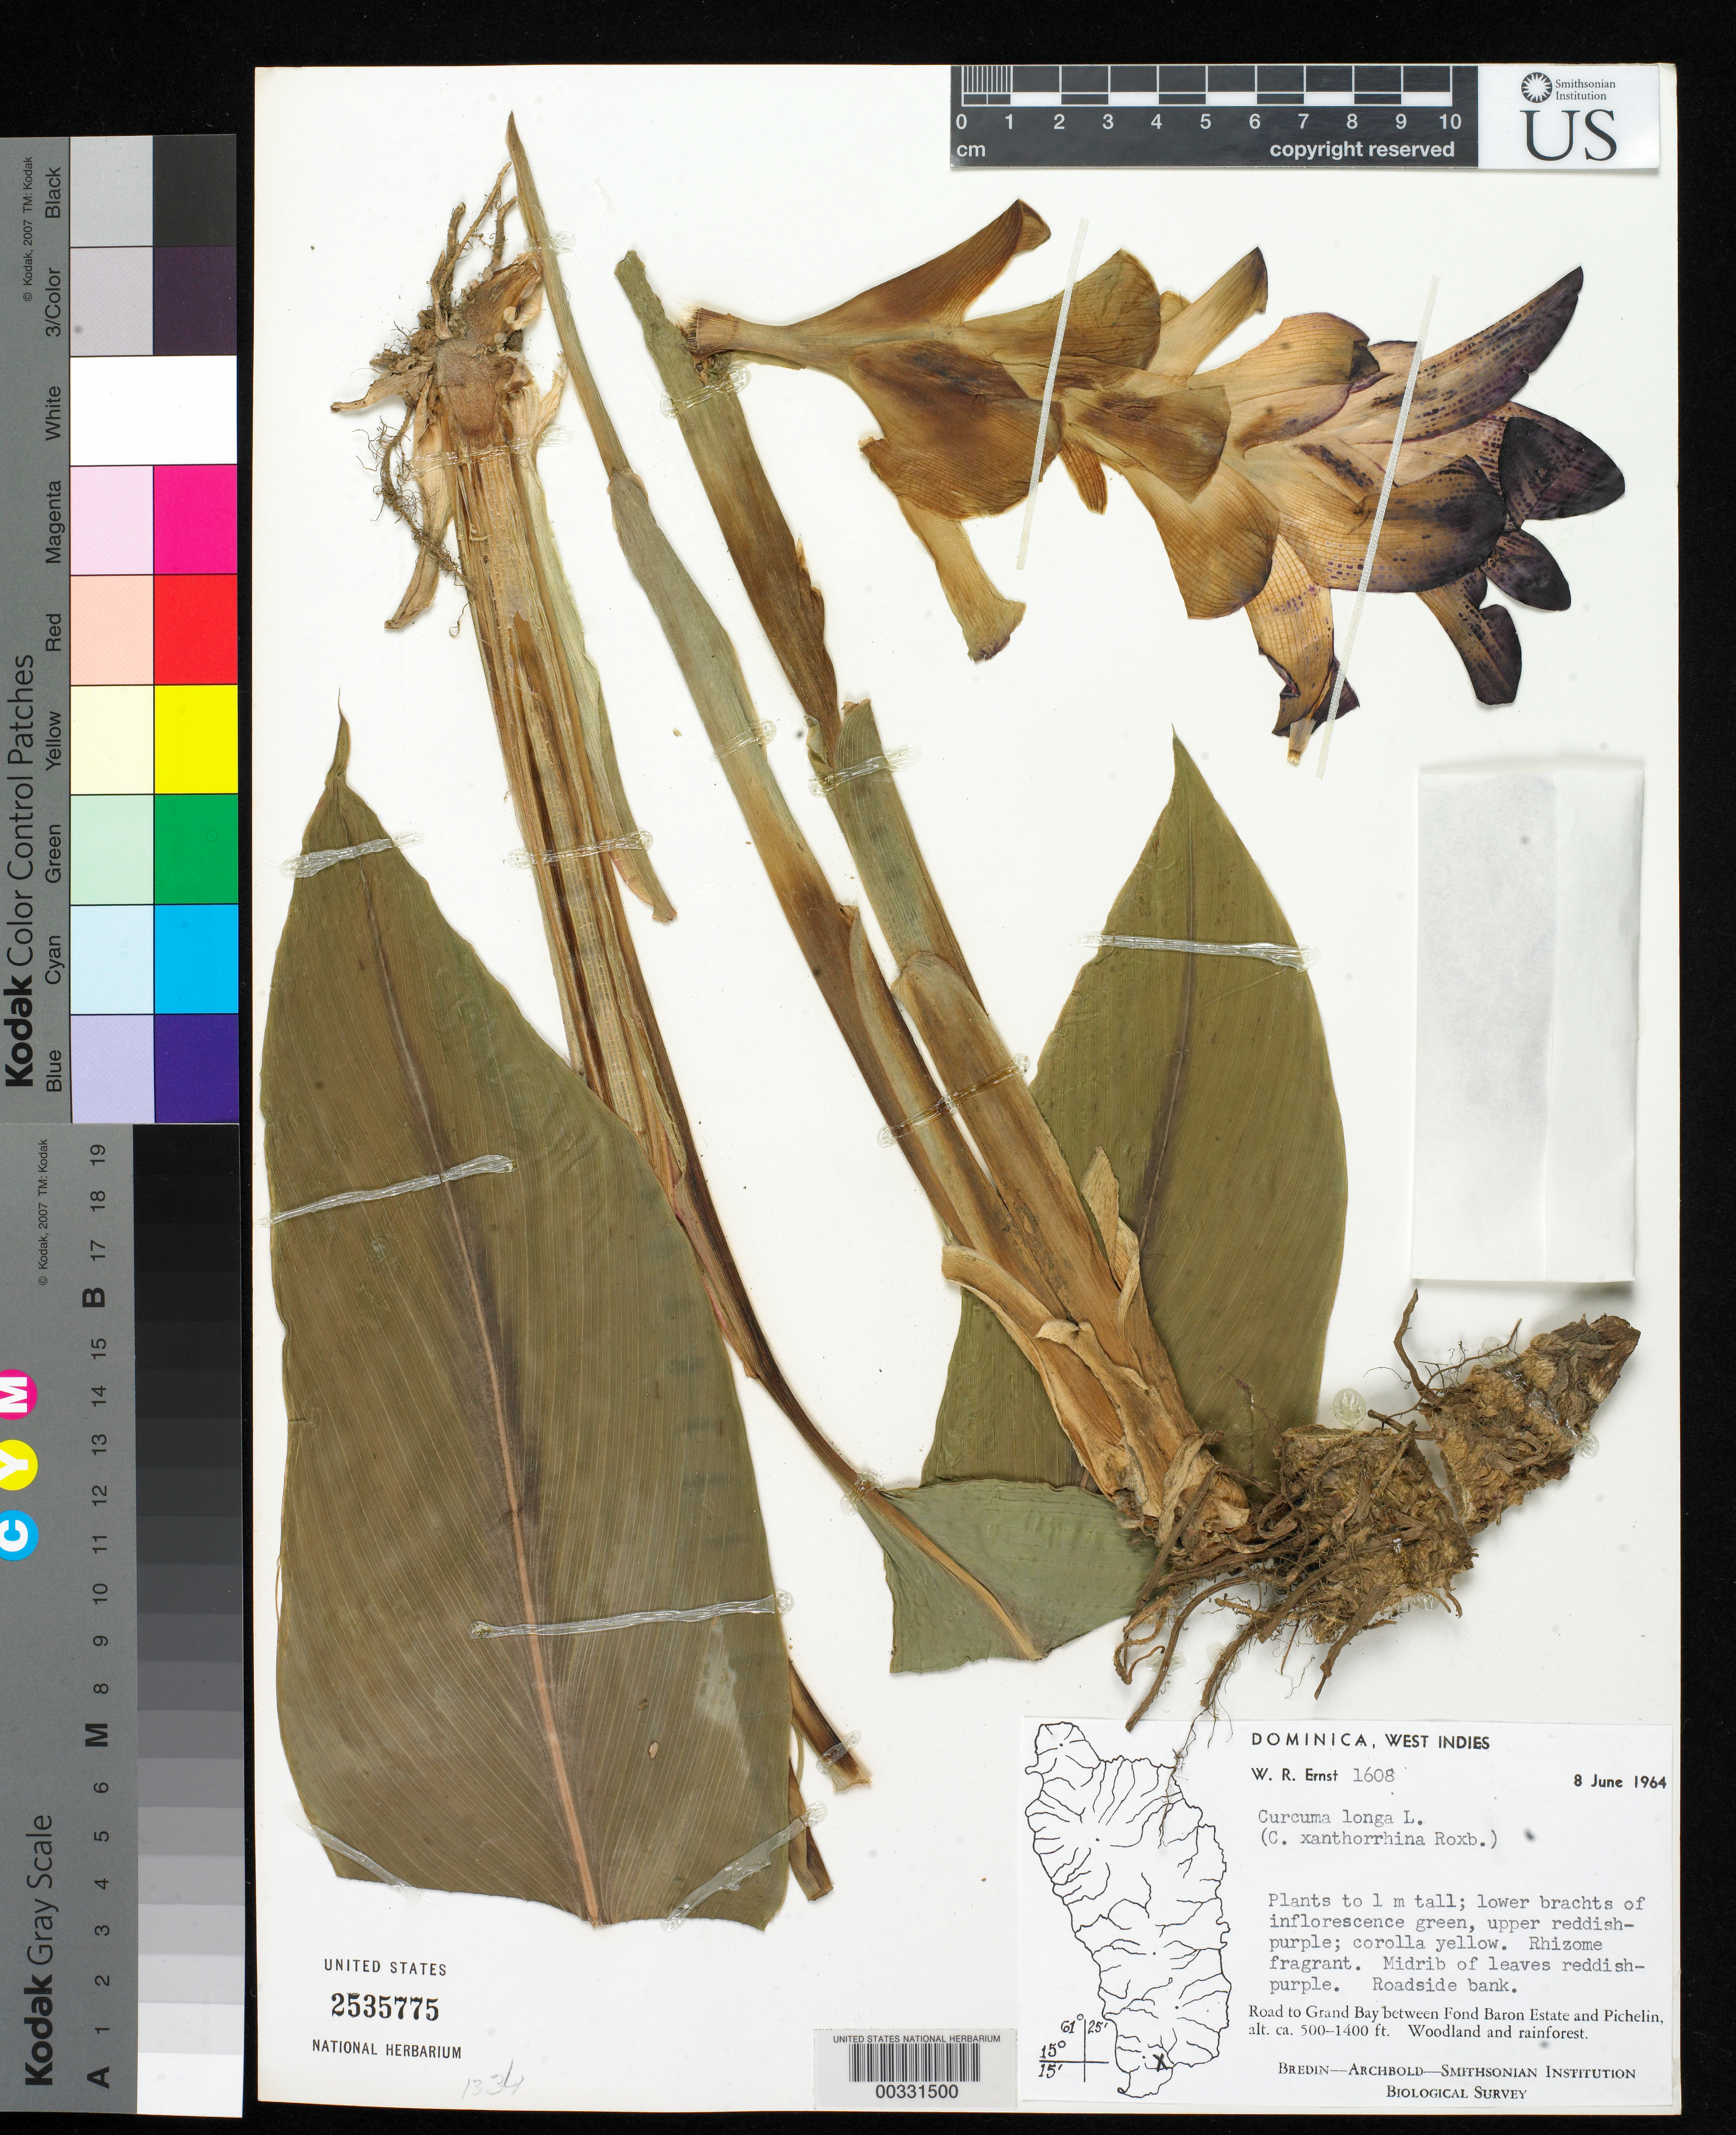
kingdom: Plantae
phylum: Tracheophyta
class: Liliopsida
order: Zingiberales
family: Zingiberaceae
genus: Curcuma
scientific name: Curcuma longa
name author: L.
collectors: W. R. Ernst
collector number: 1608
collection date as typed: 08 Jun 1964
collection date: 1964-06-08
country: Dominica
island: Dominica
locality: Road to grand bay between fond baron estate and pichelin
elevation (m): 152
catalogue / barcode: US 2535775